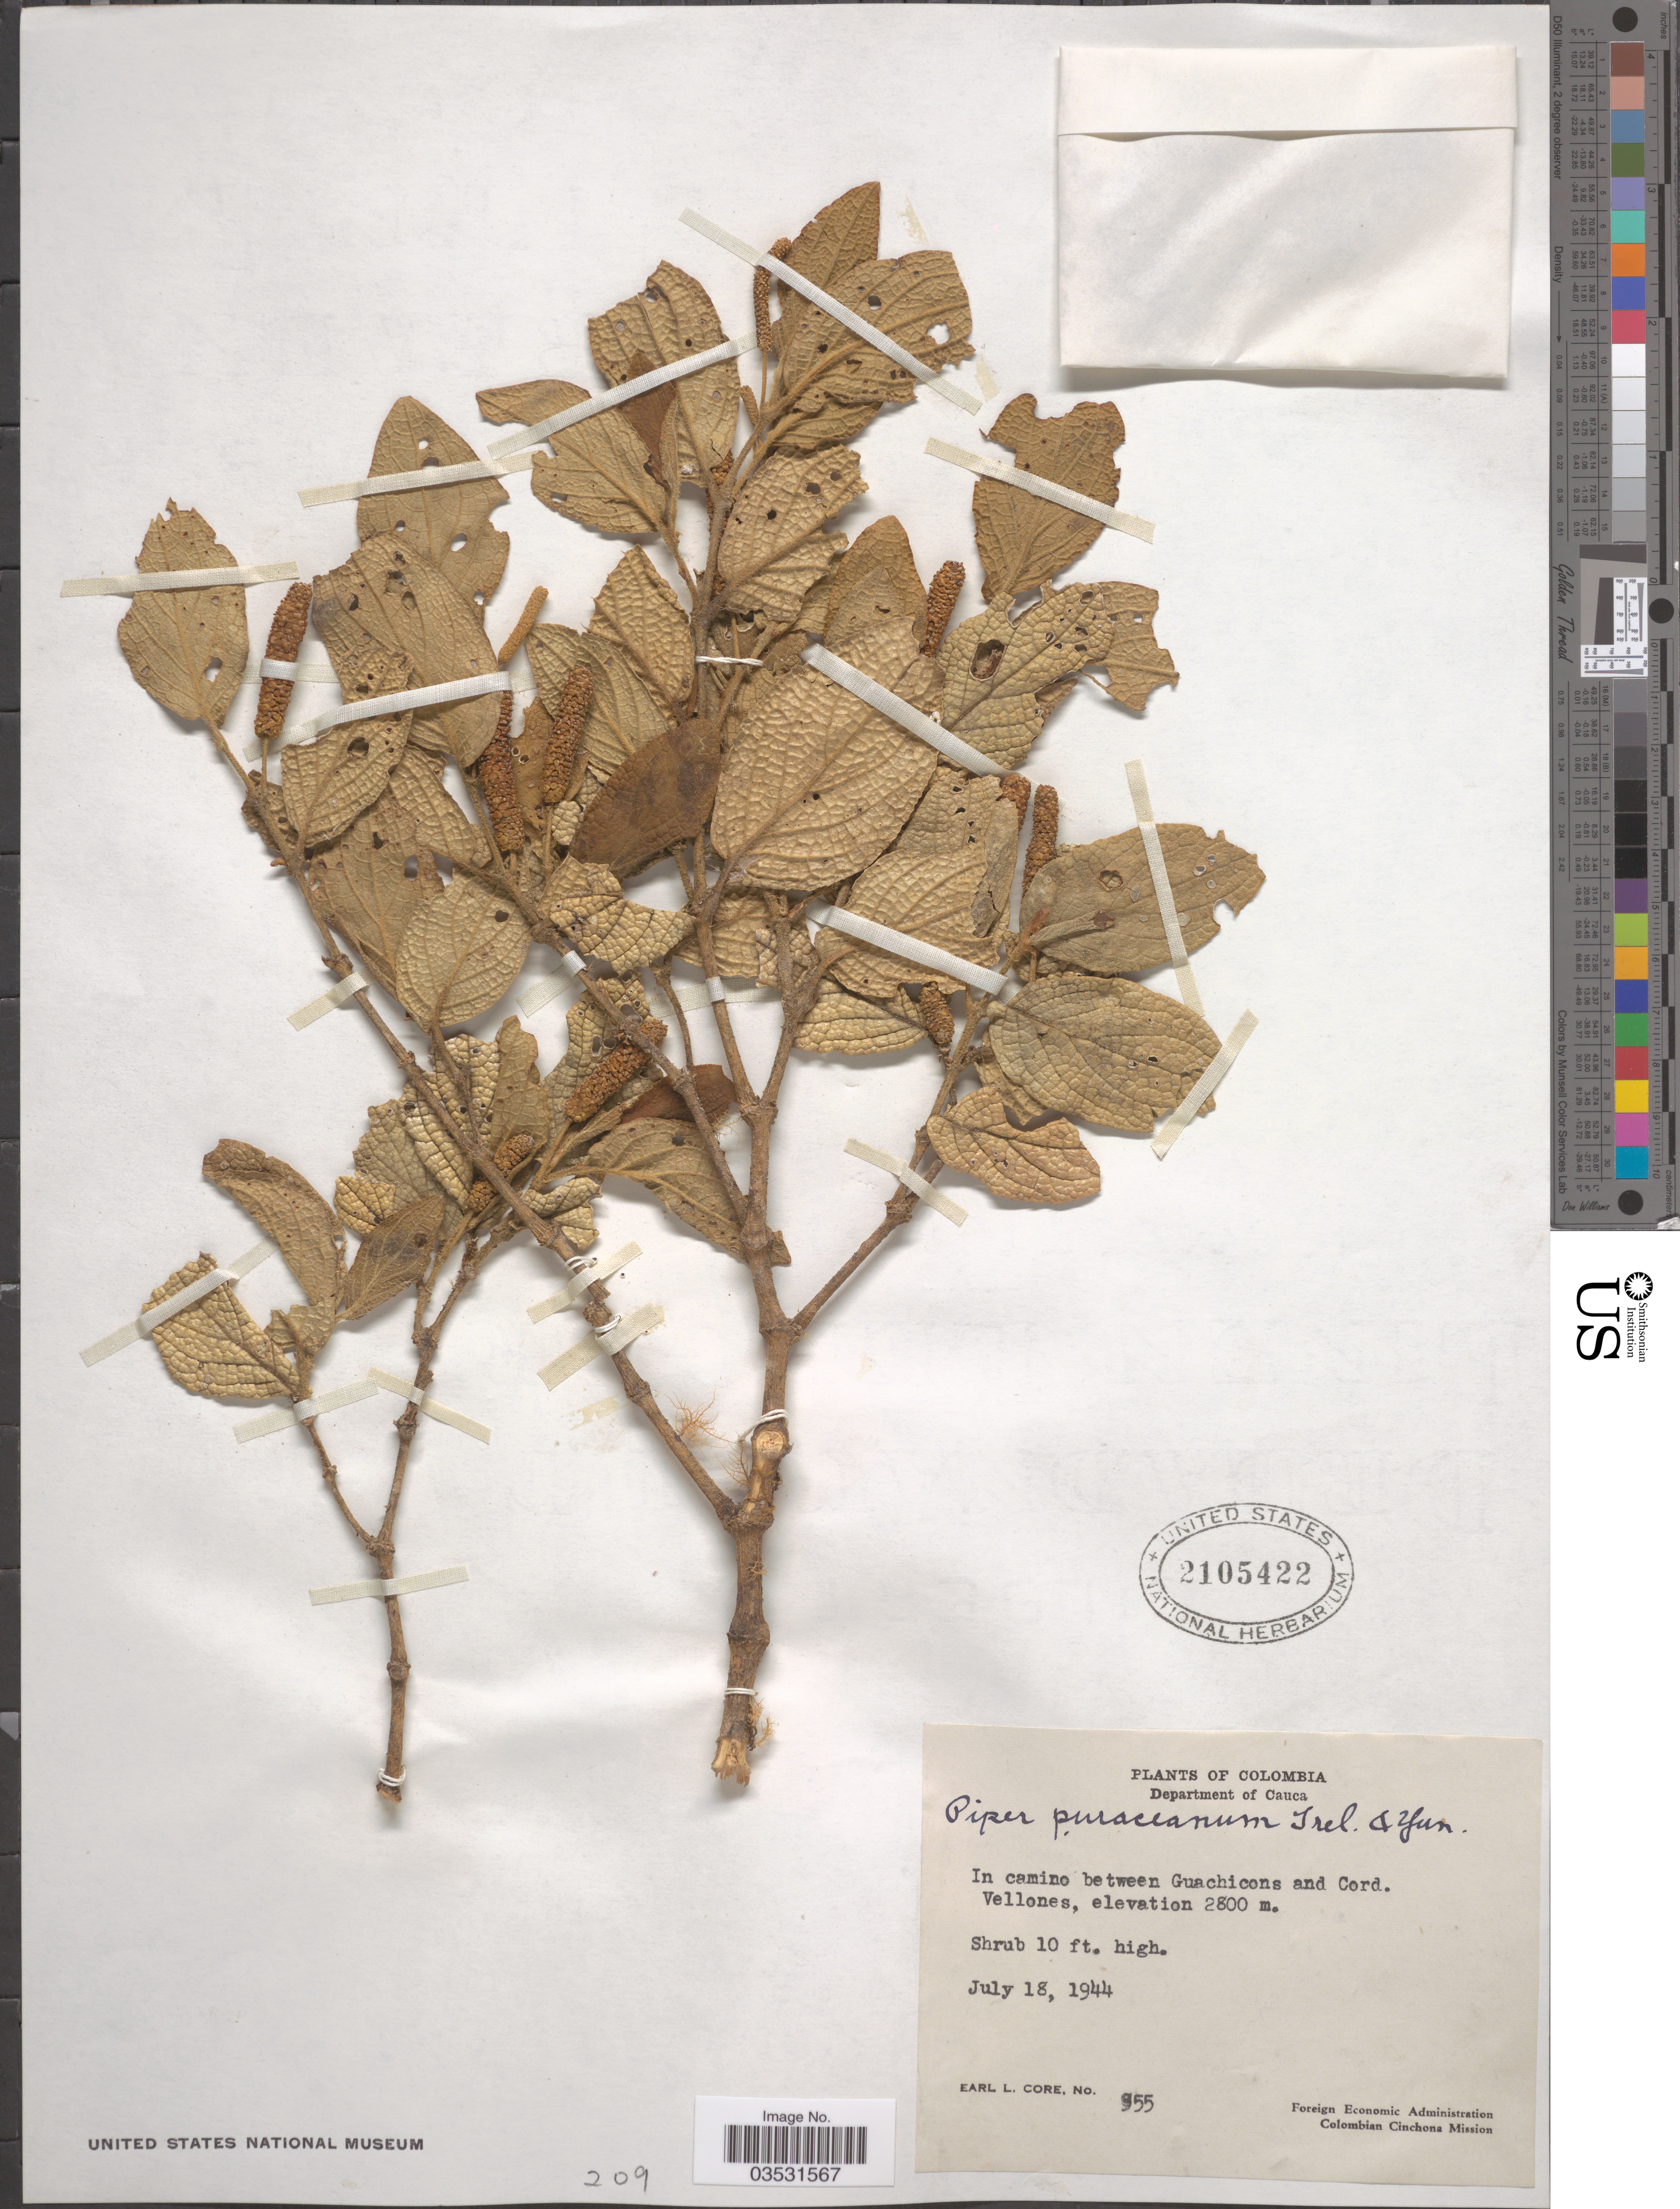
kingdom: Plantae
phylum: Tracheophyta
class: Magnoliopsida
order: Piperales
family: Piperaceae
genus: Piper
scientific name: Piper puraceanum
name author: Trel. & Yunck.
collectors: E. L. Core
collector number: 955*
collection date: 1944-07-18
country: Colombia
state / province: Cauca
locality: Department of Cauca. In camino between Guachicons and Cord. Vellones.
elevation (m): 2800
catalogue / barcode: US 2105422